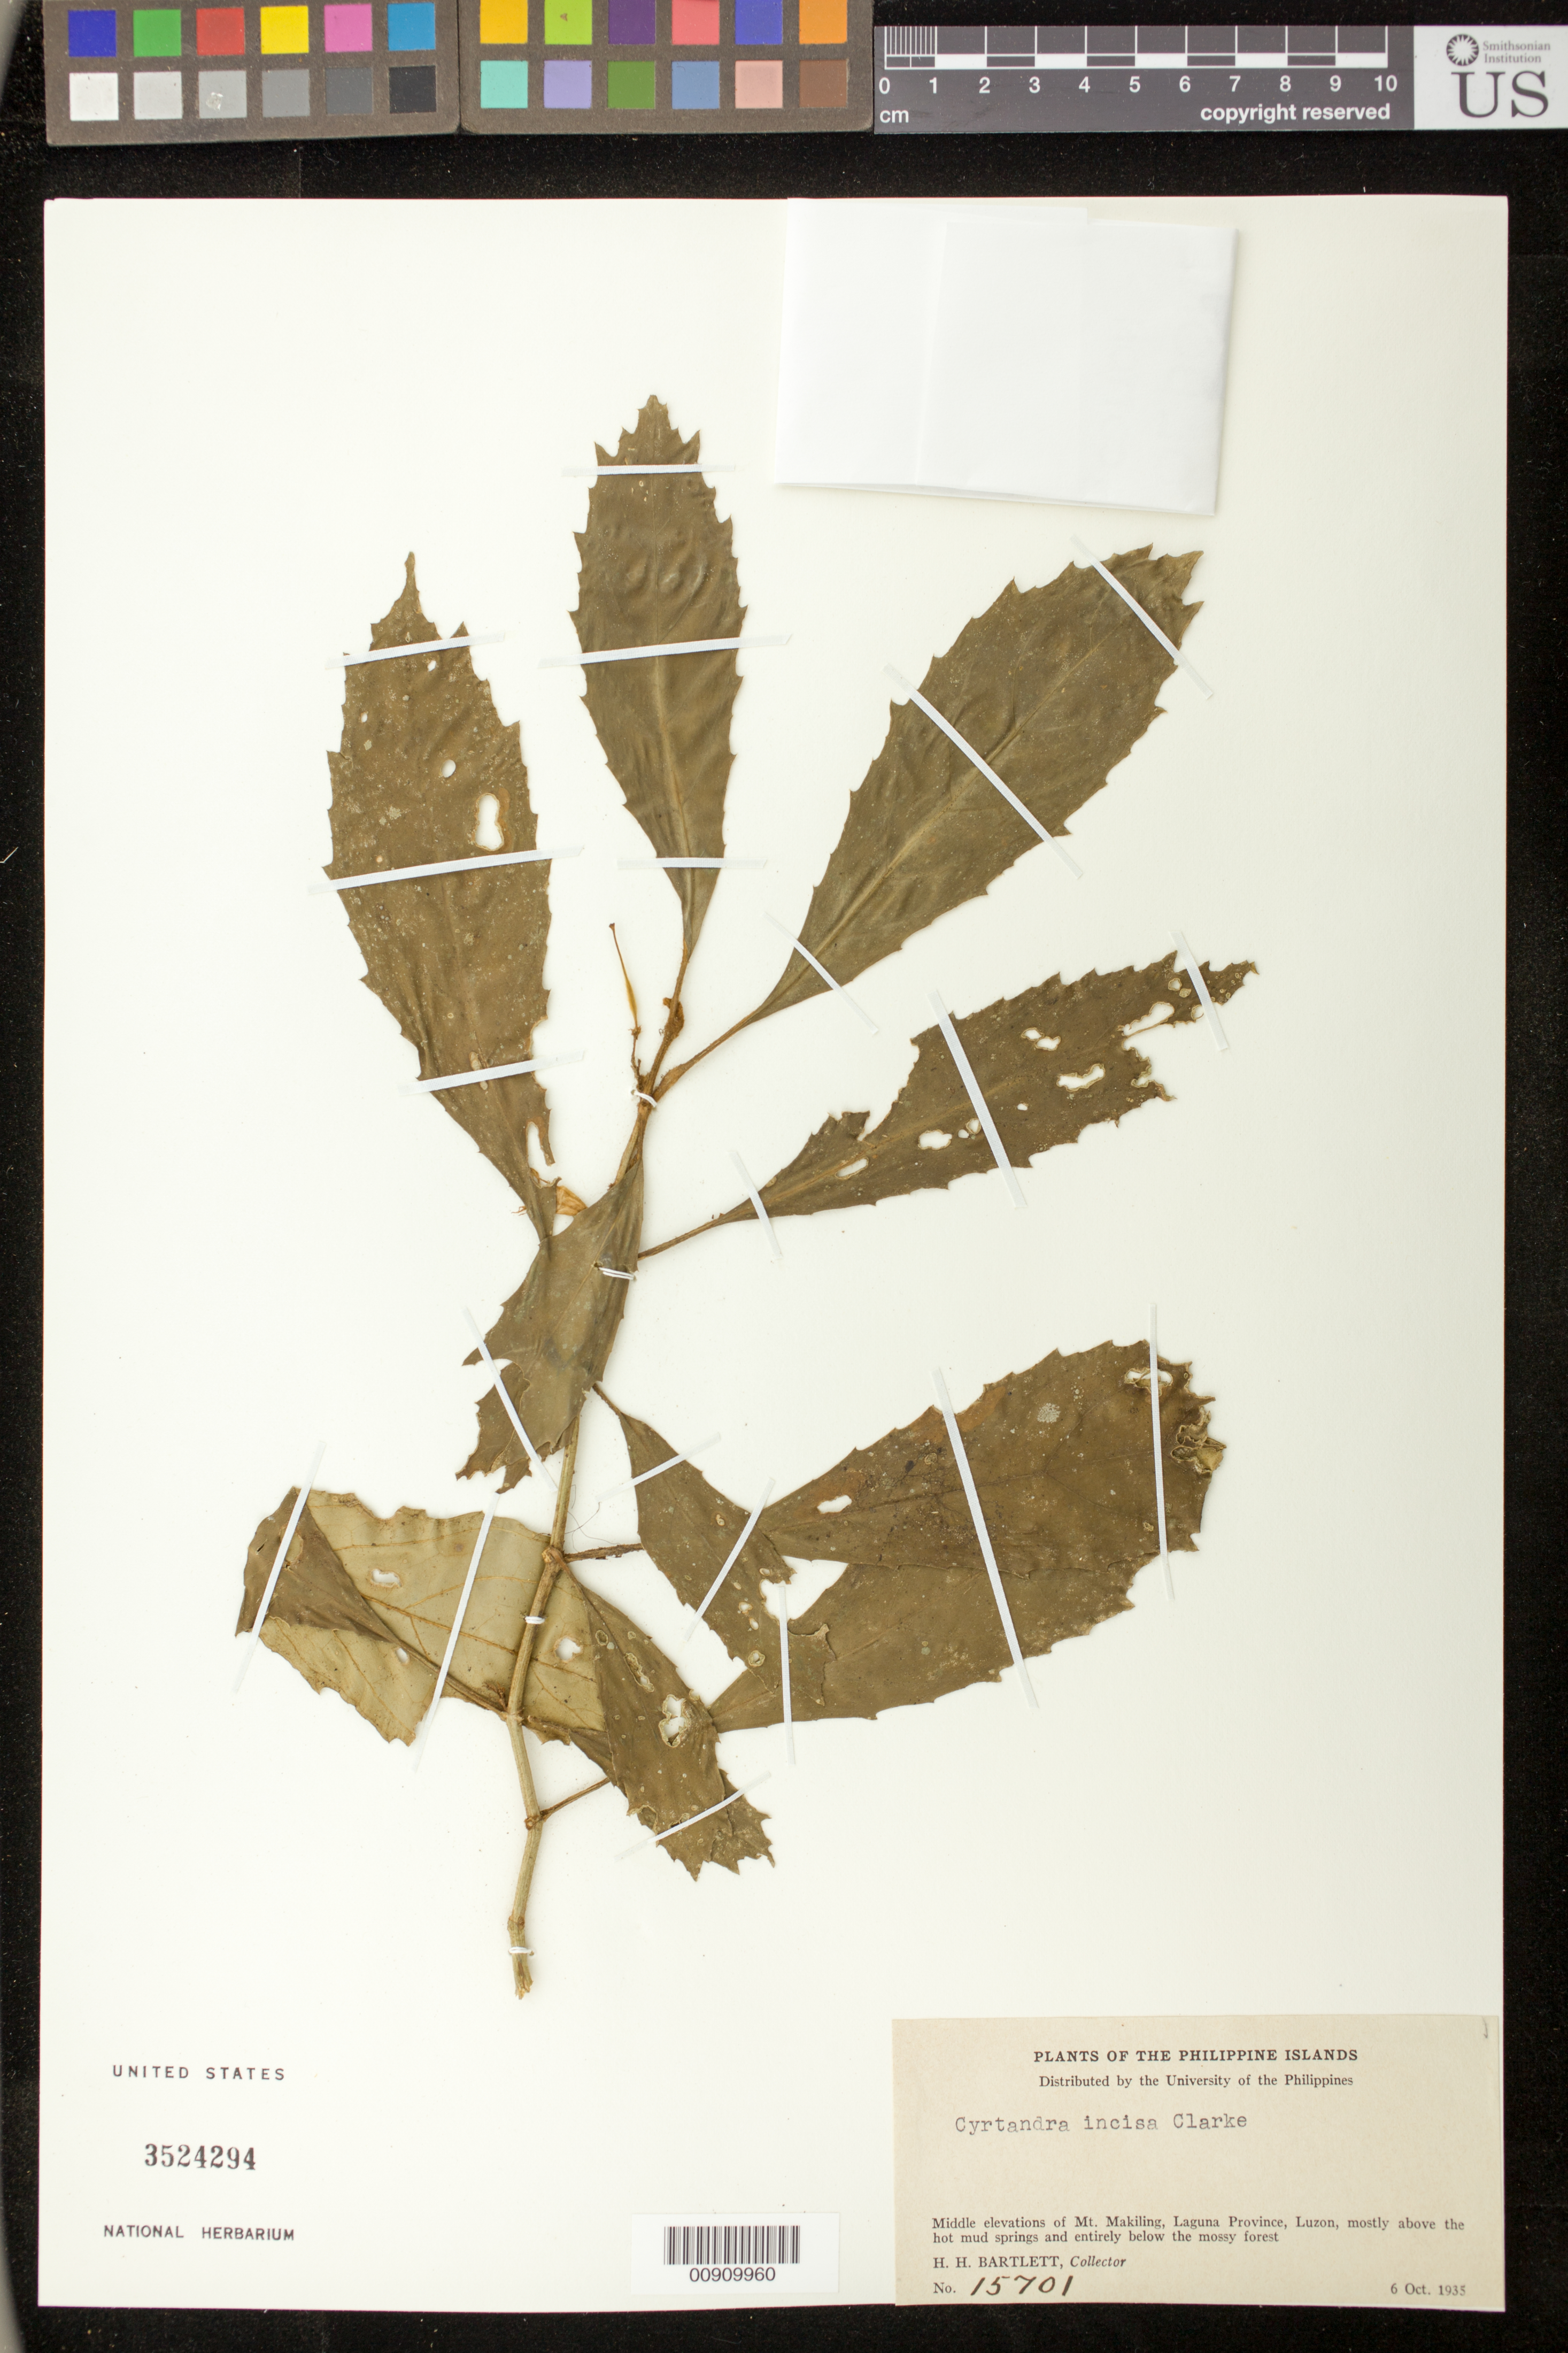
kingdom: Plantae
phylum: Tracheophyta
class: Magnoliopsida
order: Lamiales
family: Gesneriaceae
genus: Cyrtandra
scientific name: Cyrtandra incisa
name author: C.B. Clarke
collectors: H. H. Bartlett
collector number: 15701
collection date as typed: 06 Oct 1935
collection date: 1935-10-06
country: Philippines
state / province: Calabarzon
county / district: Laguna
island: Luzon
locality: Middle elevations of Mt. Makiling, Laguna Province, Luzon, mostly above the hot mud springs and entirely below the mossy forest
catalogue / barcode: US 3524294